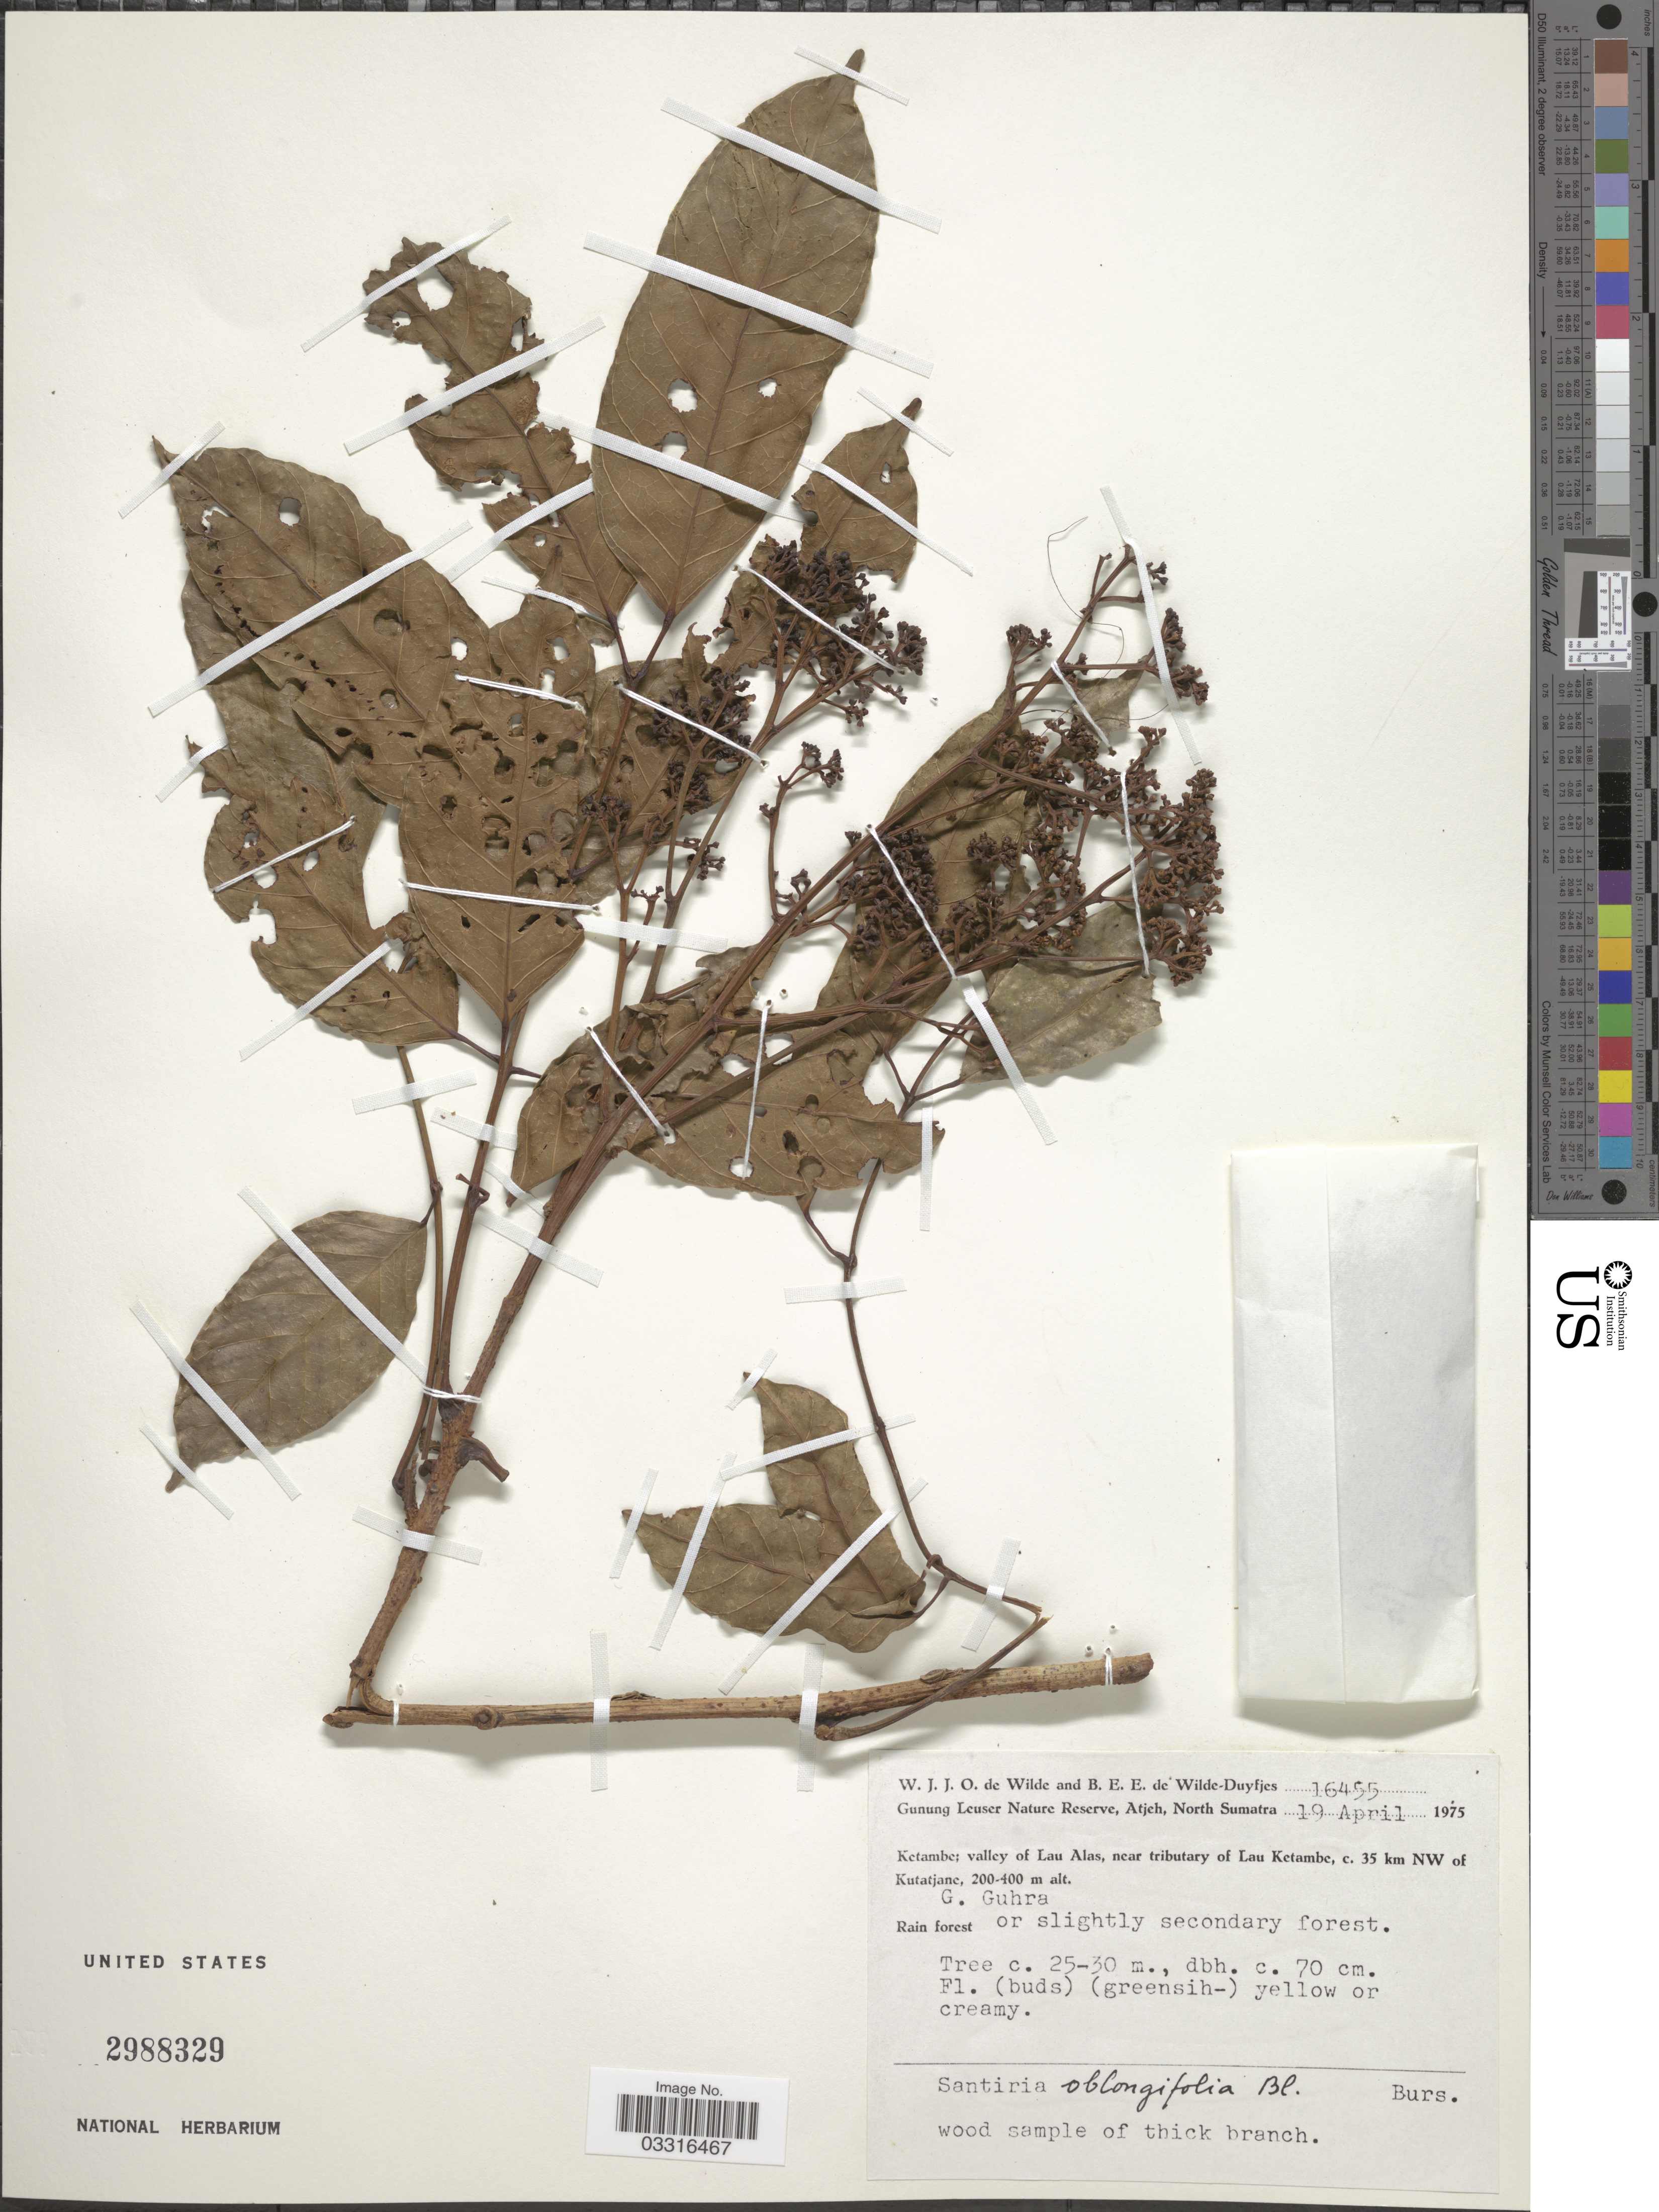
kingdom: Plantae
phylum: Tracheophyta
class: Magnoliopsida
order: Sapindales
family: Burseraceae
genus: Santiria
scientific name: Santiria oblongifolia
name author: Blume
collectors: W. J. de Wilde & B. E. de Wilde-Duyfjes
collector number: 16455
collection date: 1975-04-19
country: Indonesia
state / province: Sumatra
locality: Gunung Leuser Nature Reserve, Atjeh, North Sumatra. Ketambe; valley of Lau Alas, near tributary of Lau Ketambe, c. 35 km NW of Kutatjane. G. Guhra.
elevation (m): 200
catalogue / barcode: US 2988329